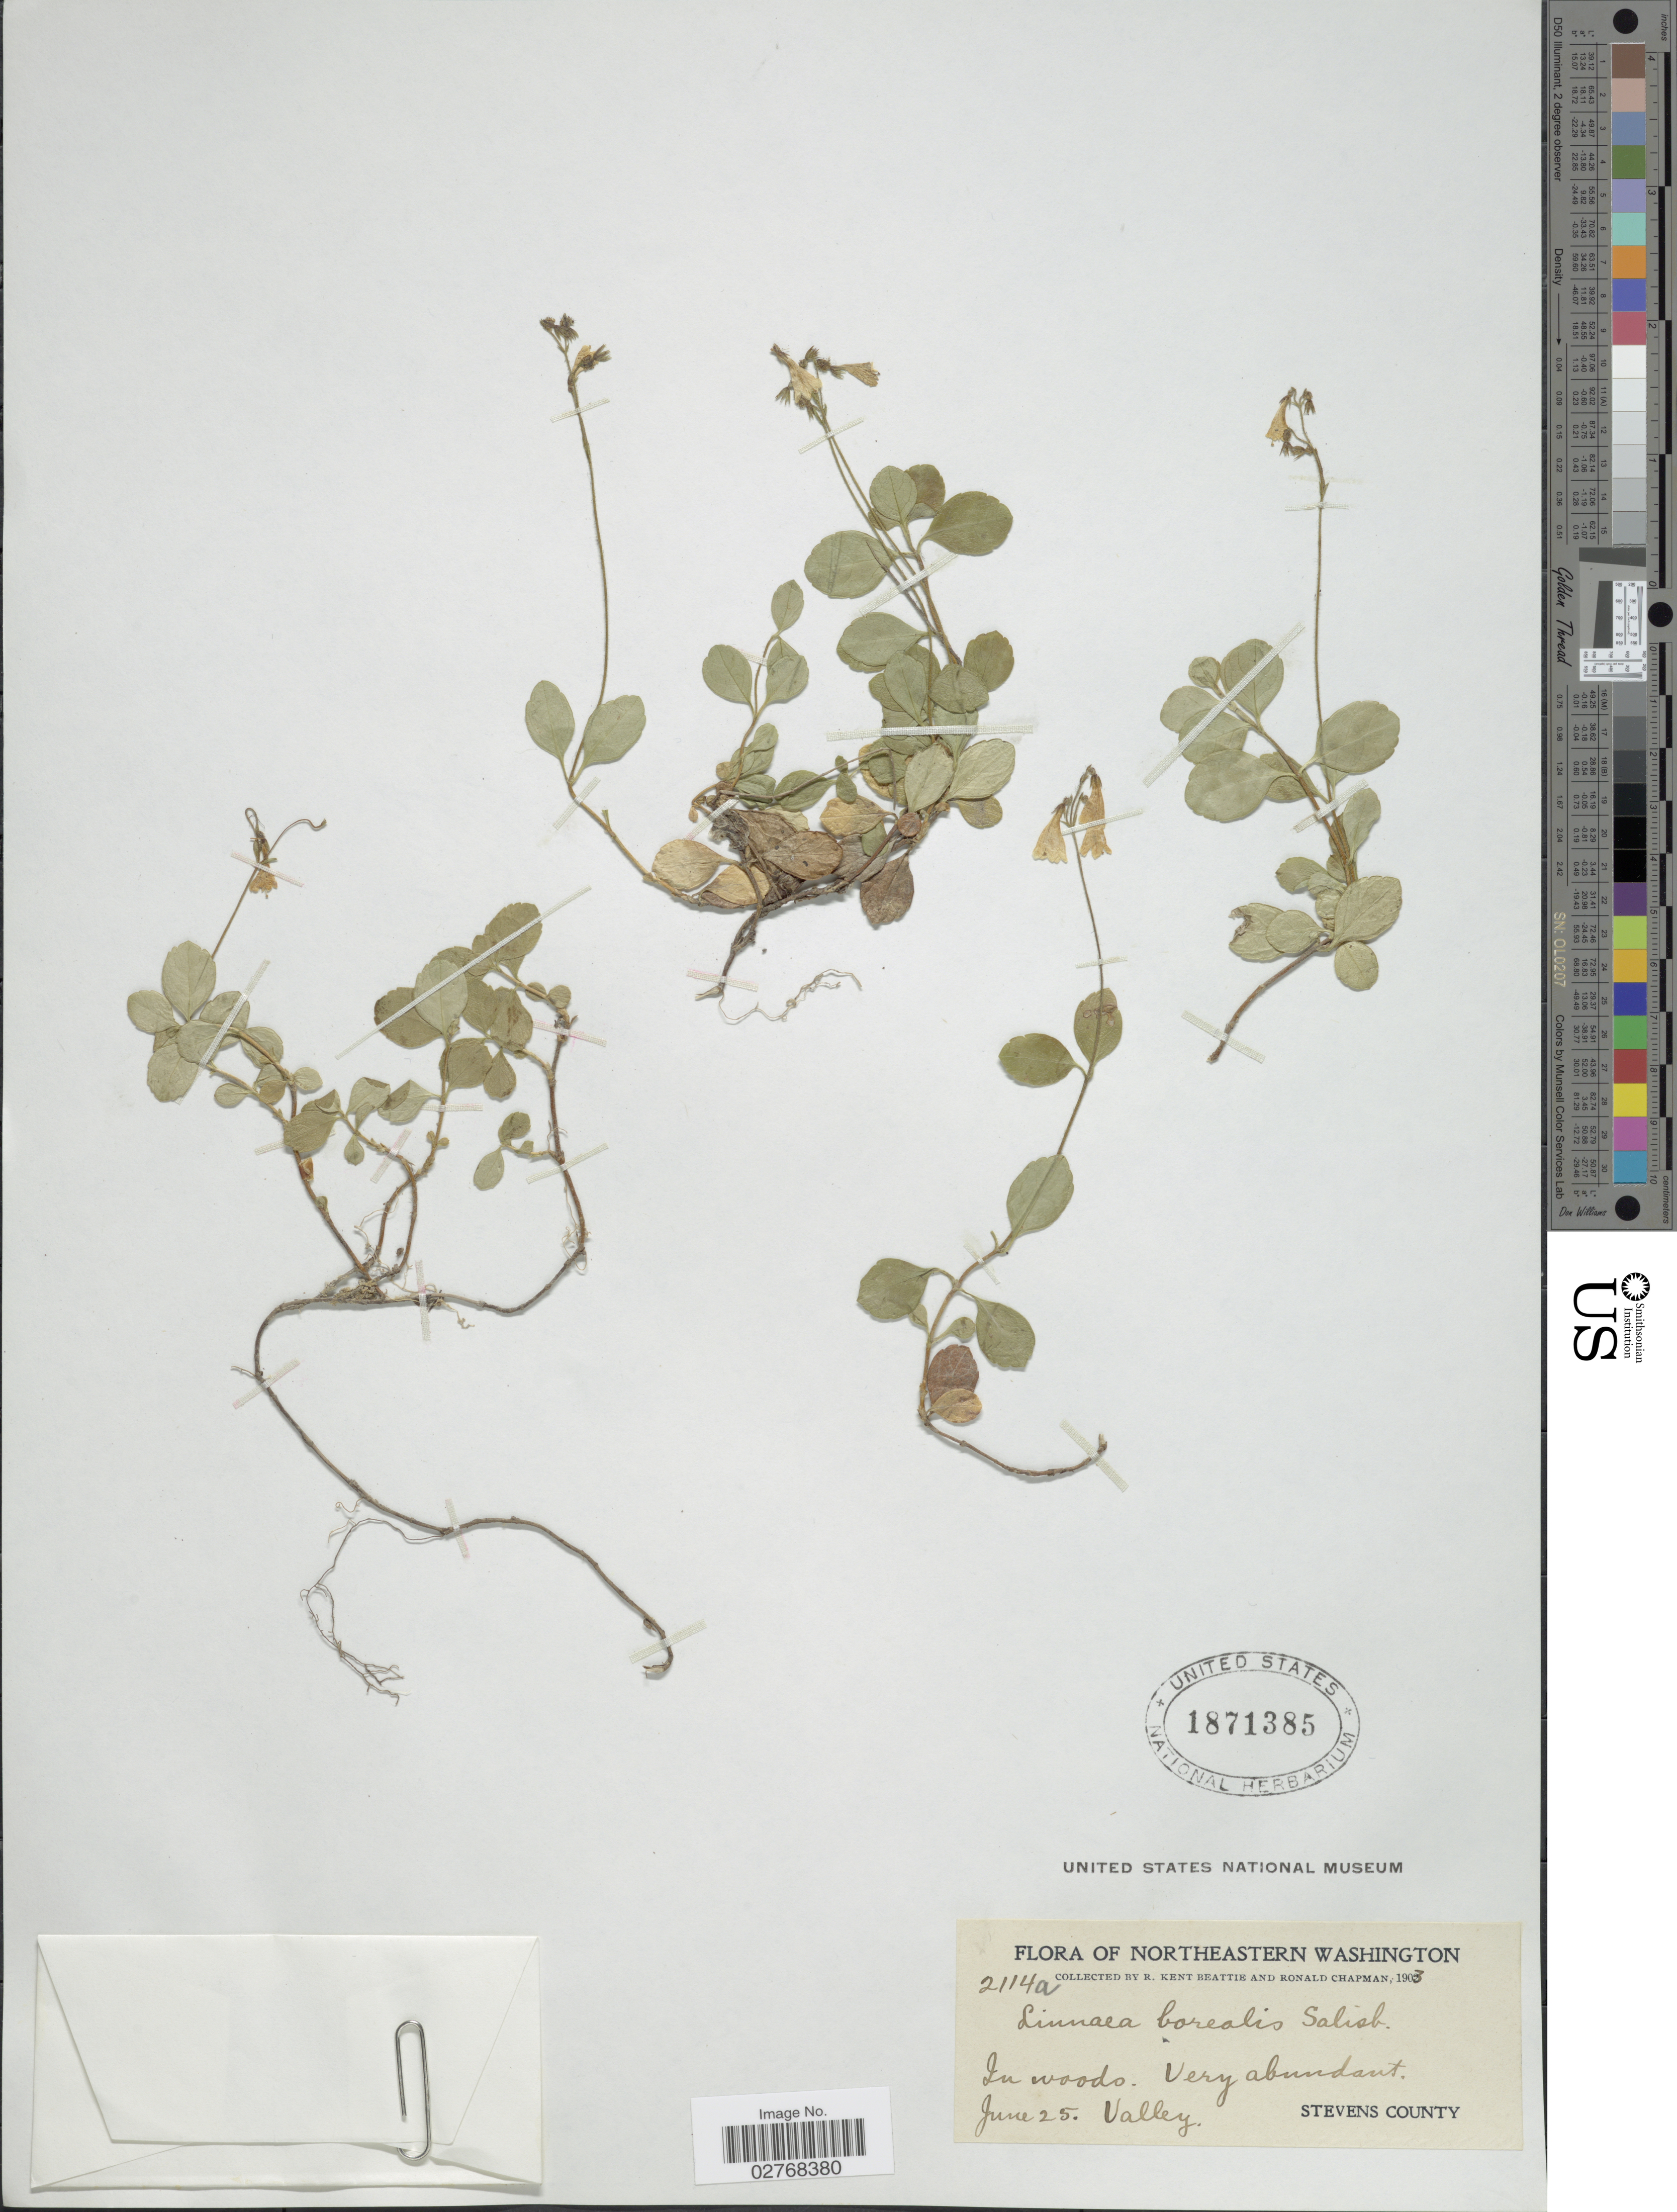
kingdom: Plantae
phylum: Tracheophyta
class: Magnoliopsida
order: Dipsacales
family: Caprifoliaceae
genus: Linnaea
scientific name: Linnaea borealis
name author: L.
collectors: R. K. Beattie & R. Chapman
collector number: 2114a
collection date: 1903-06-25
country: United States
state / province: Washington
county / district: Stevens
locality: Northeastern Washington. Valley. Stevens County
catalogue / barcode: US 1871385